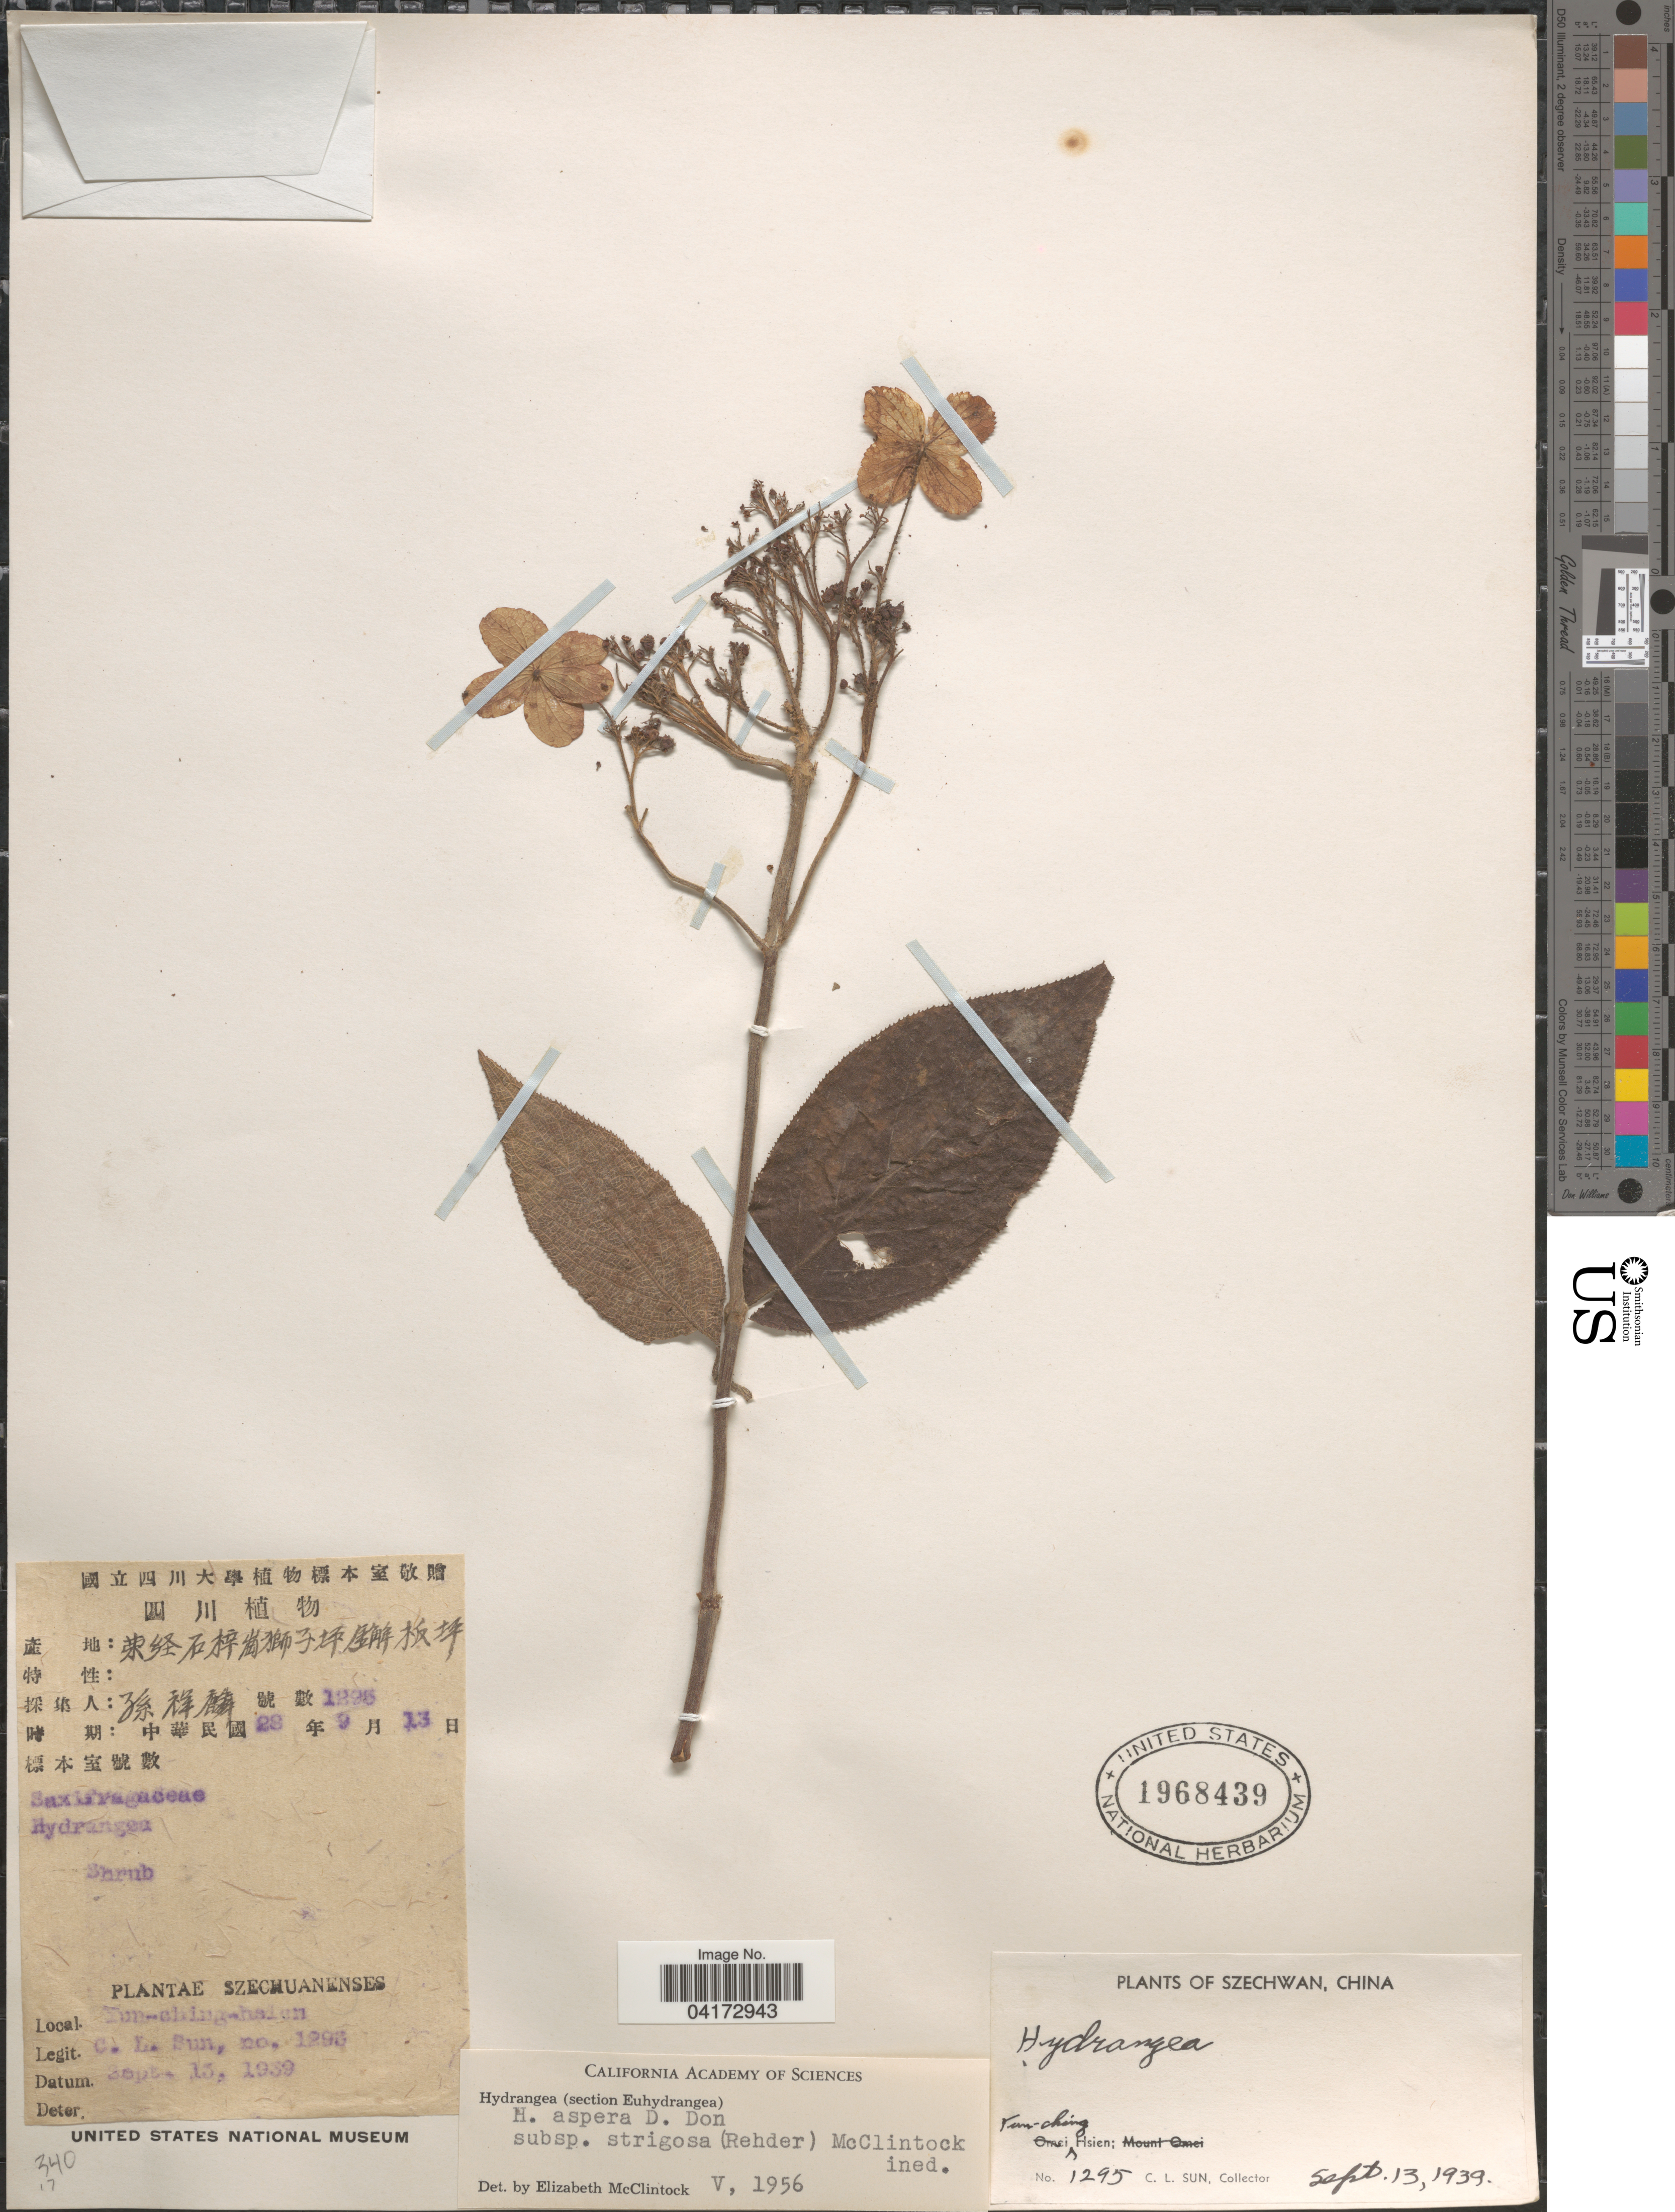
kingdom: Plantae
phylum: Tracheophyta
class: Magnoliopsida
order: Cornales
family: Hydrangeaceae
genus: Hydrangea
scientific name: Hydrangea aspera subsp. strigosa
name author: (Rehder) E. M. McClint.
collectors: C. Sun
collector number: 1295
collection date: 1939-09-13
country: China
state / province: Sichuan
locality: Szechwan. Yun-ching Hsien.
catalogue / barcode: US 1968439